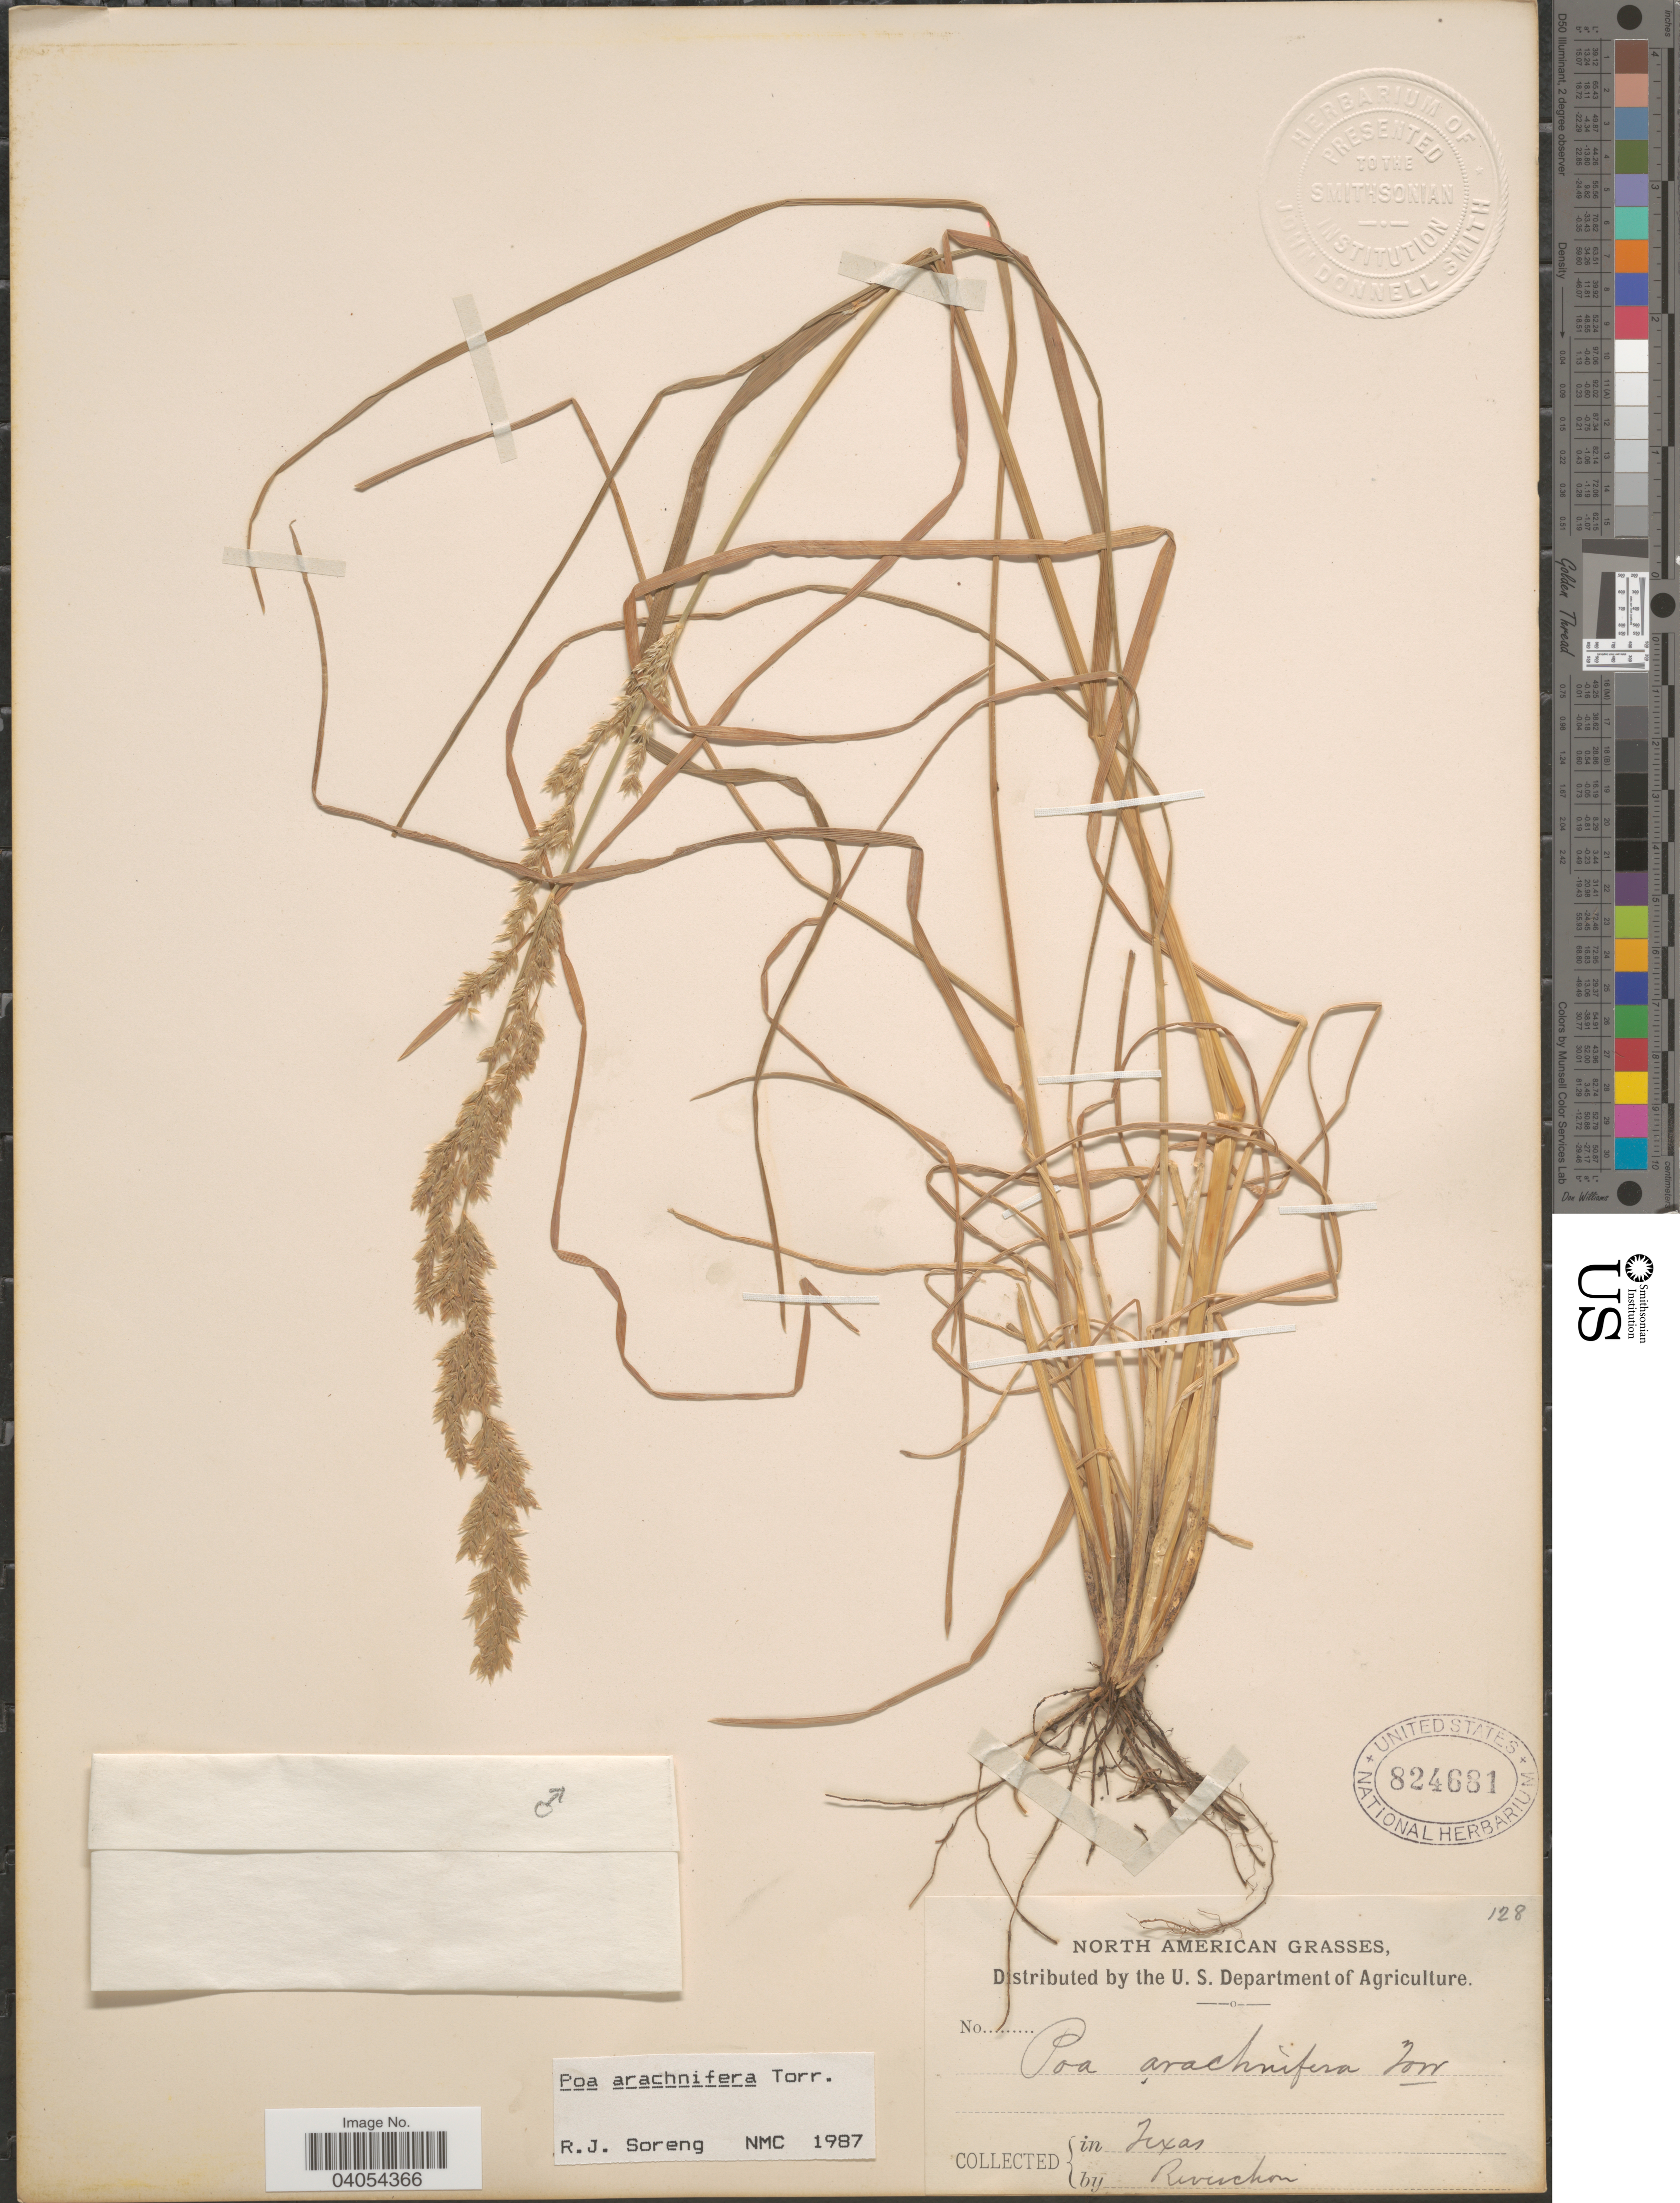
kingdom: Plantae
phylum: Tracheophyta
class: Liliopsida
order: Poales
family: Poaceae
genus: Poa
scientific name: Poa arachnifera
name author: Torr.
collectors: -. Reverchon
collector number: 128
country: United States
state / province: Texas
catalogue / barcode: US 824681